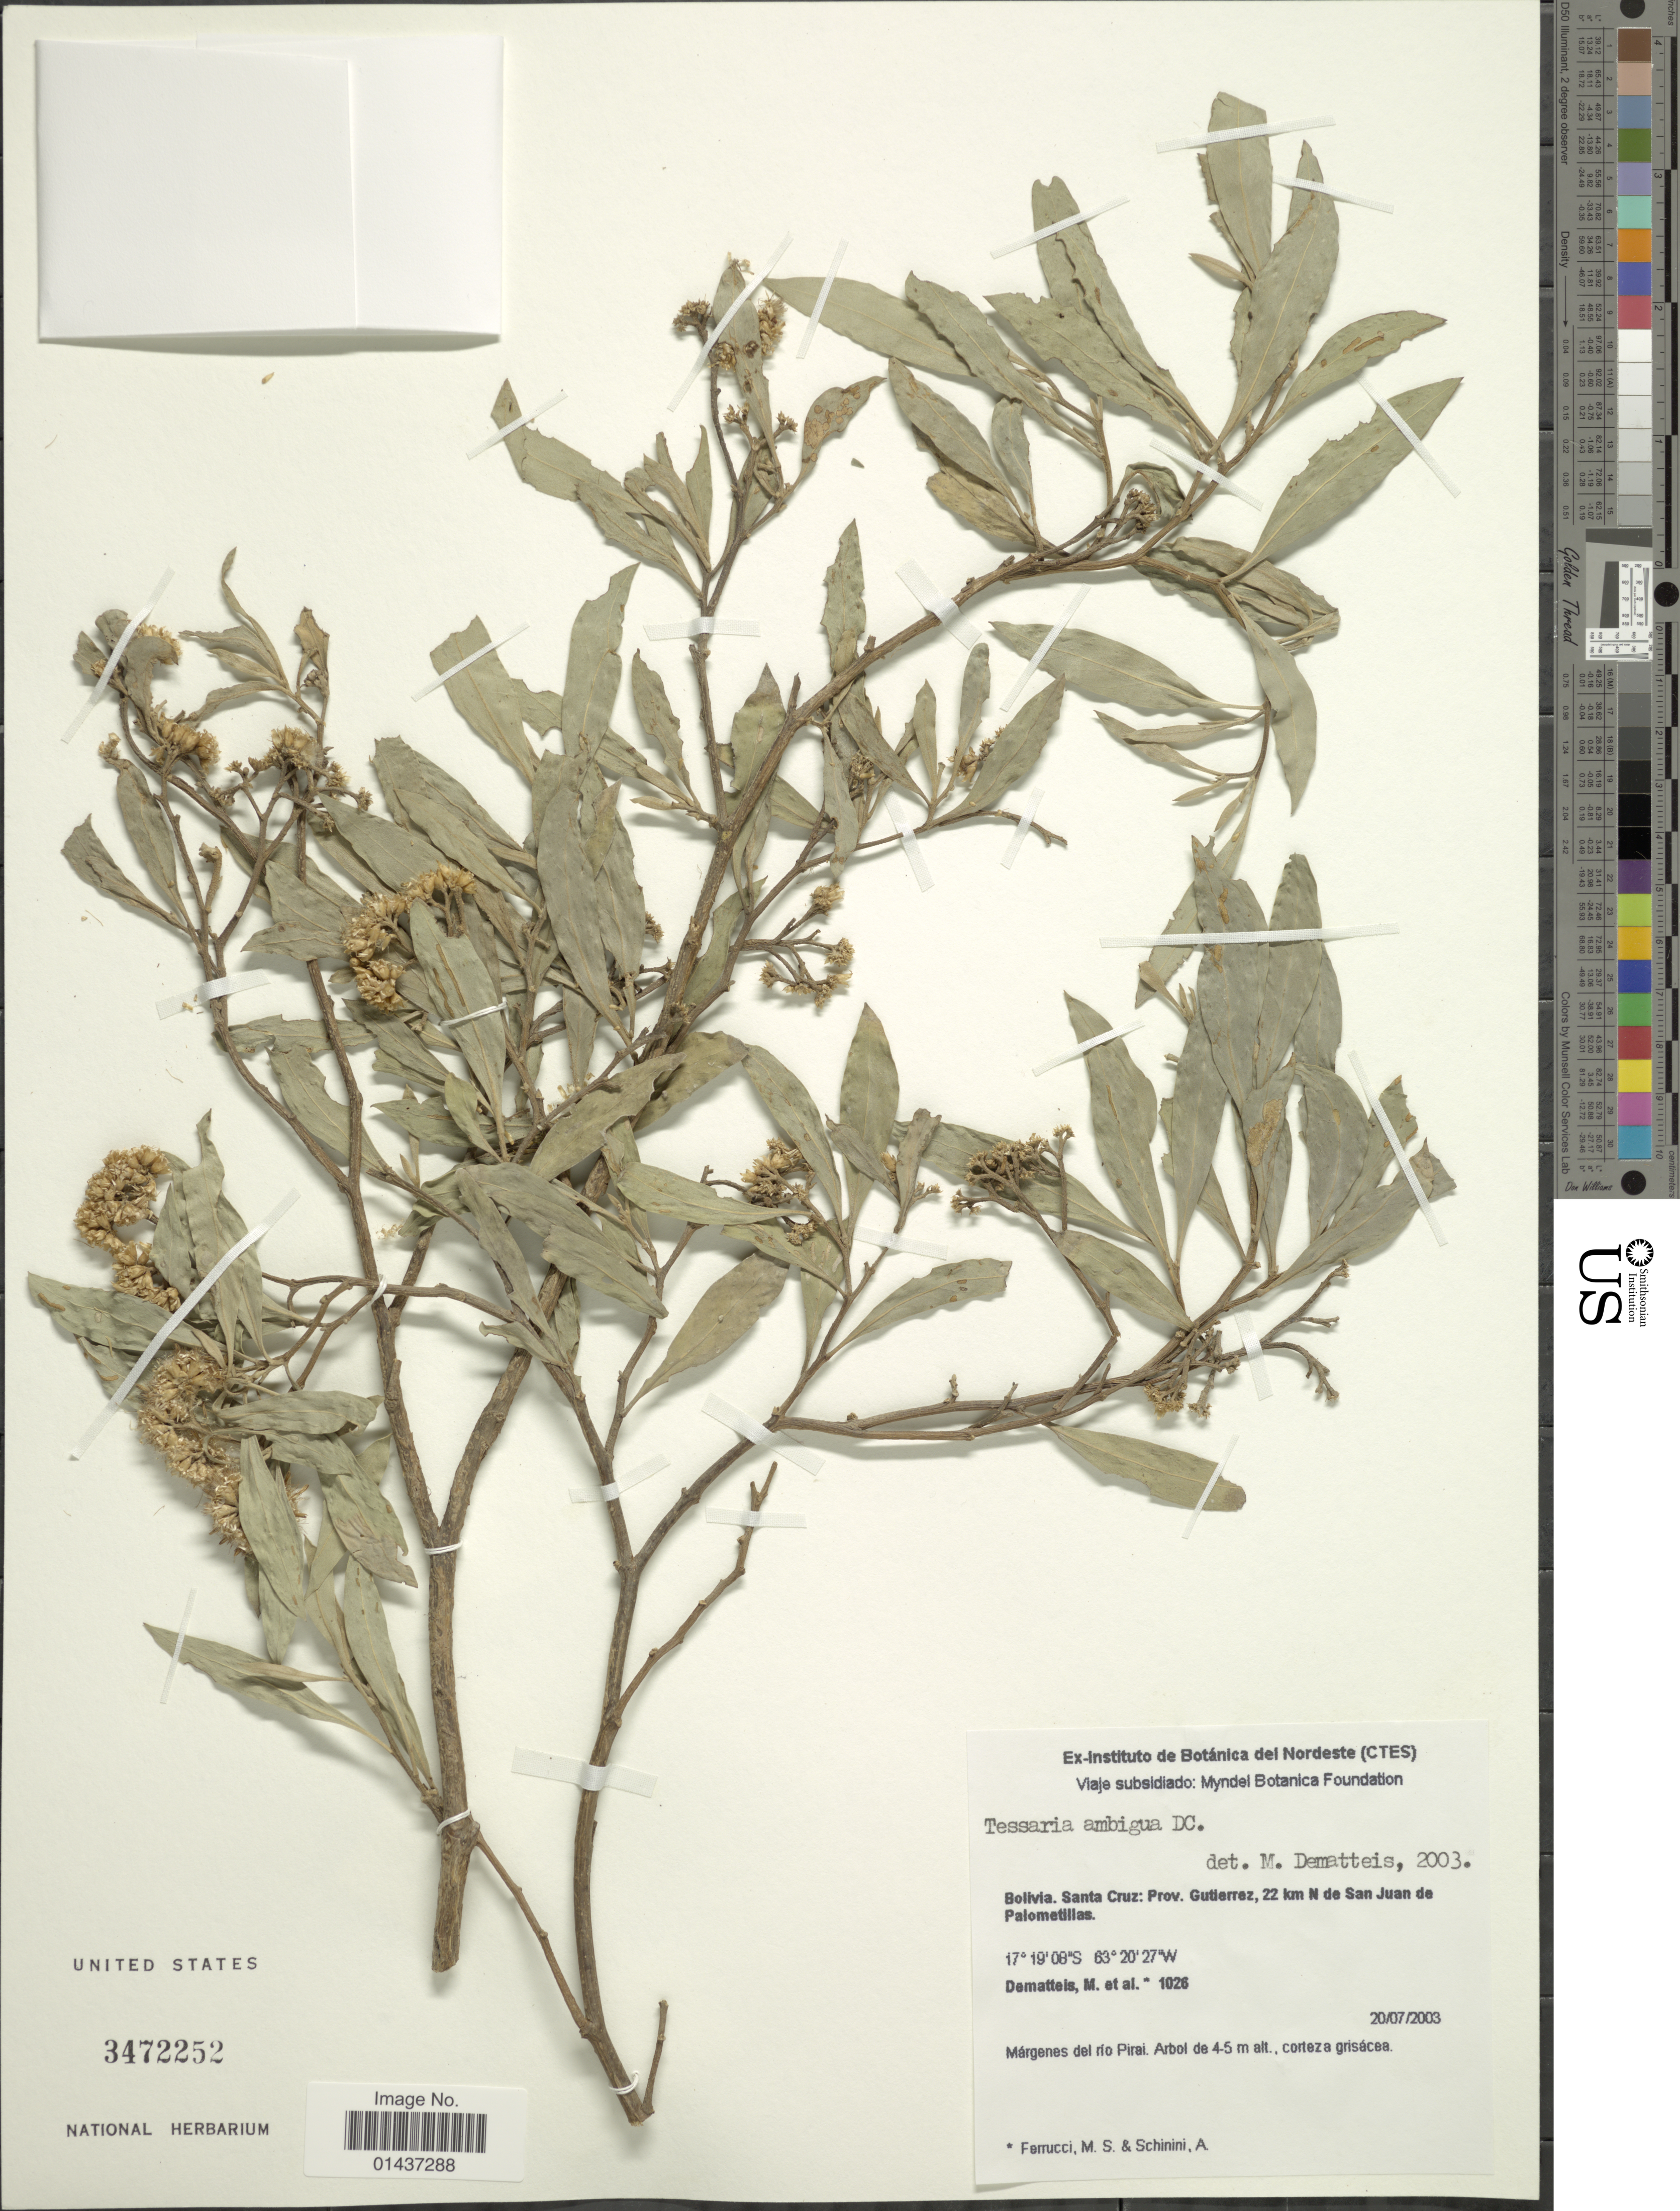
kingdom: Plantae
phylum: Tracheophyta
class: Magnoliopsida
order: Asterales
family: Asteraceae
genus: Tessaria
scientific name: Tessaria ambigua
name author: DC.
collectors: M. Dematteis & et al.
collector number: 1026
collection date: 2003-07-20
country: Bolivia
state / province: Santa Cruz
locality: Prov. Gutierrez, 22 km N de San Juan de Plaometillas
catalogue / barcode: US 3472252